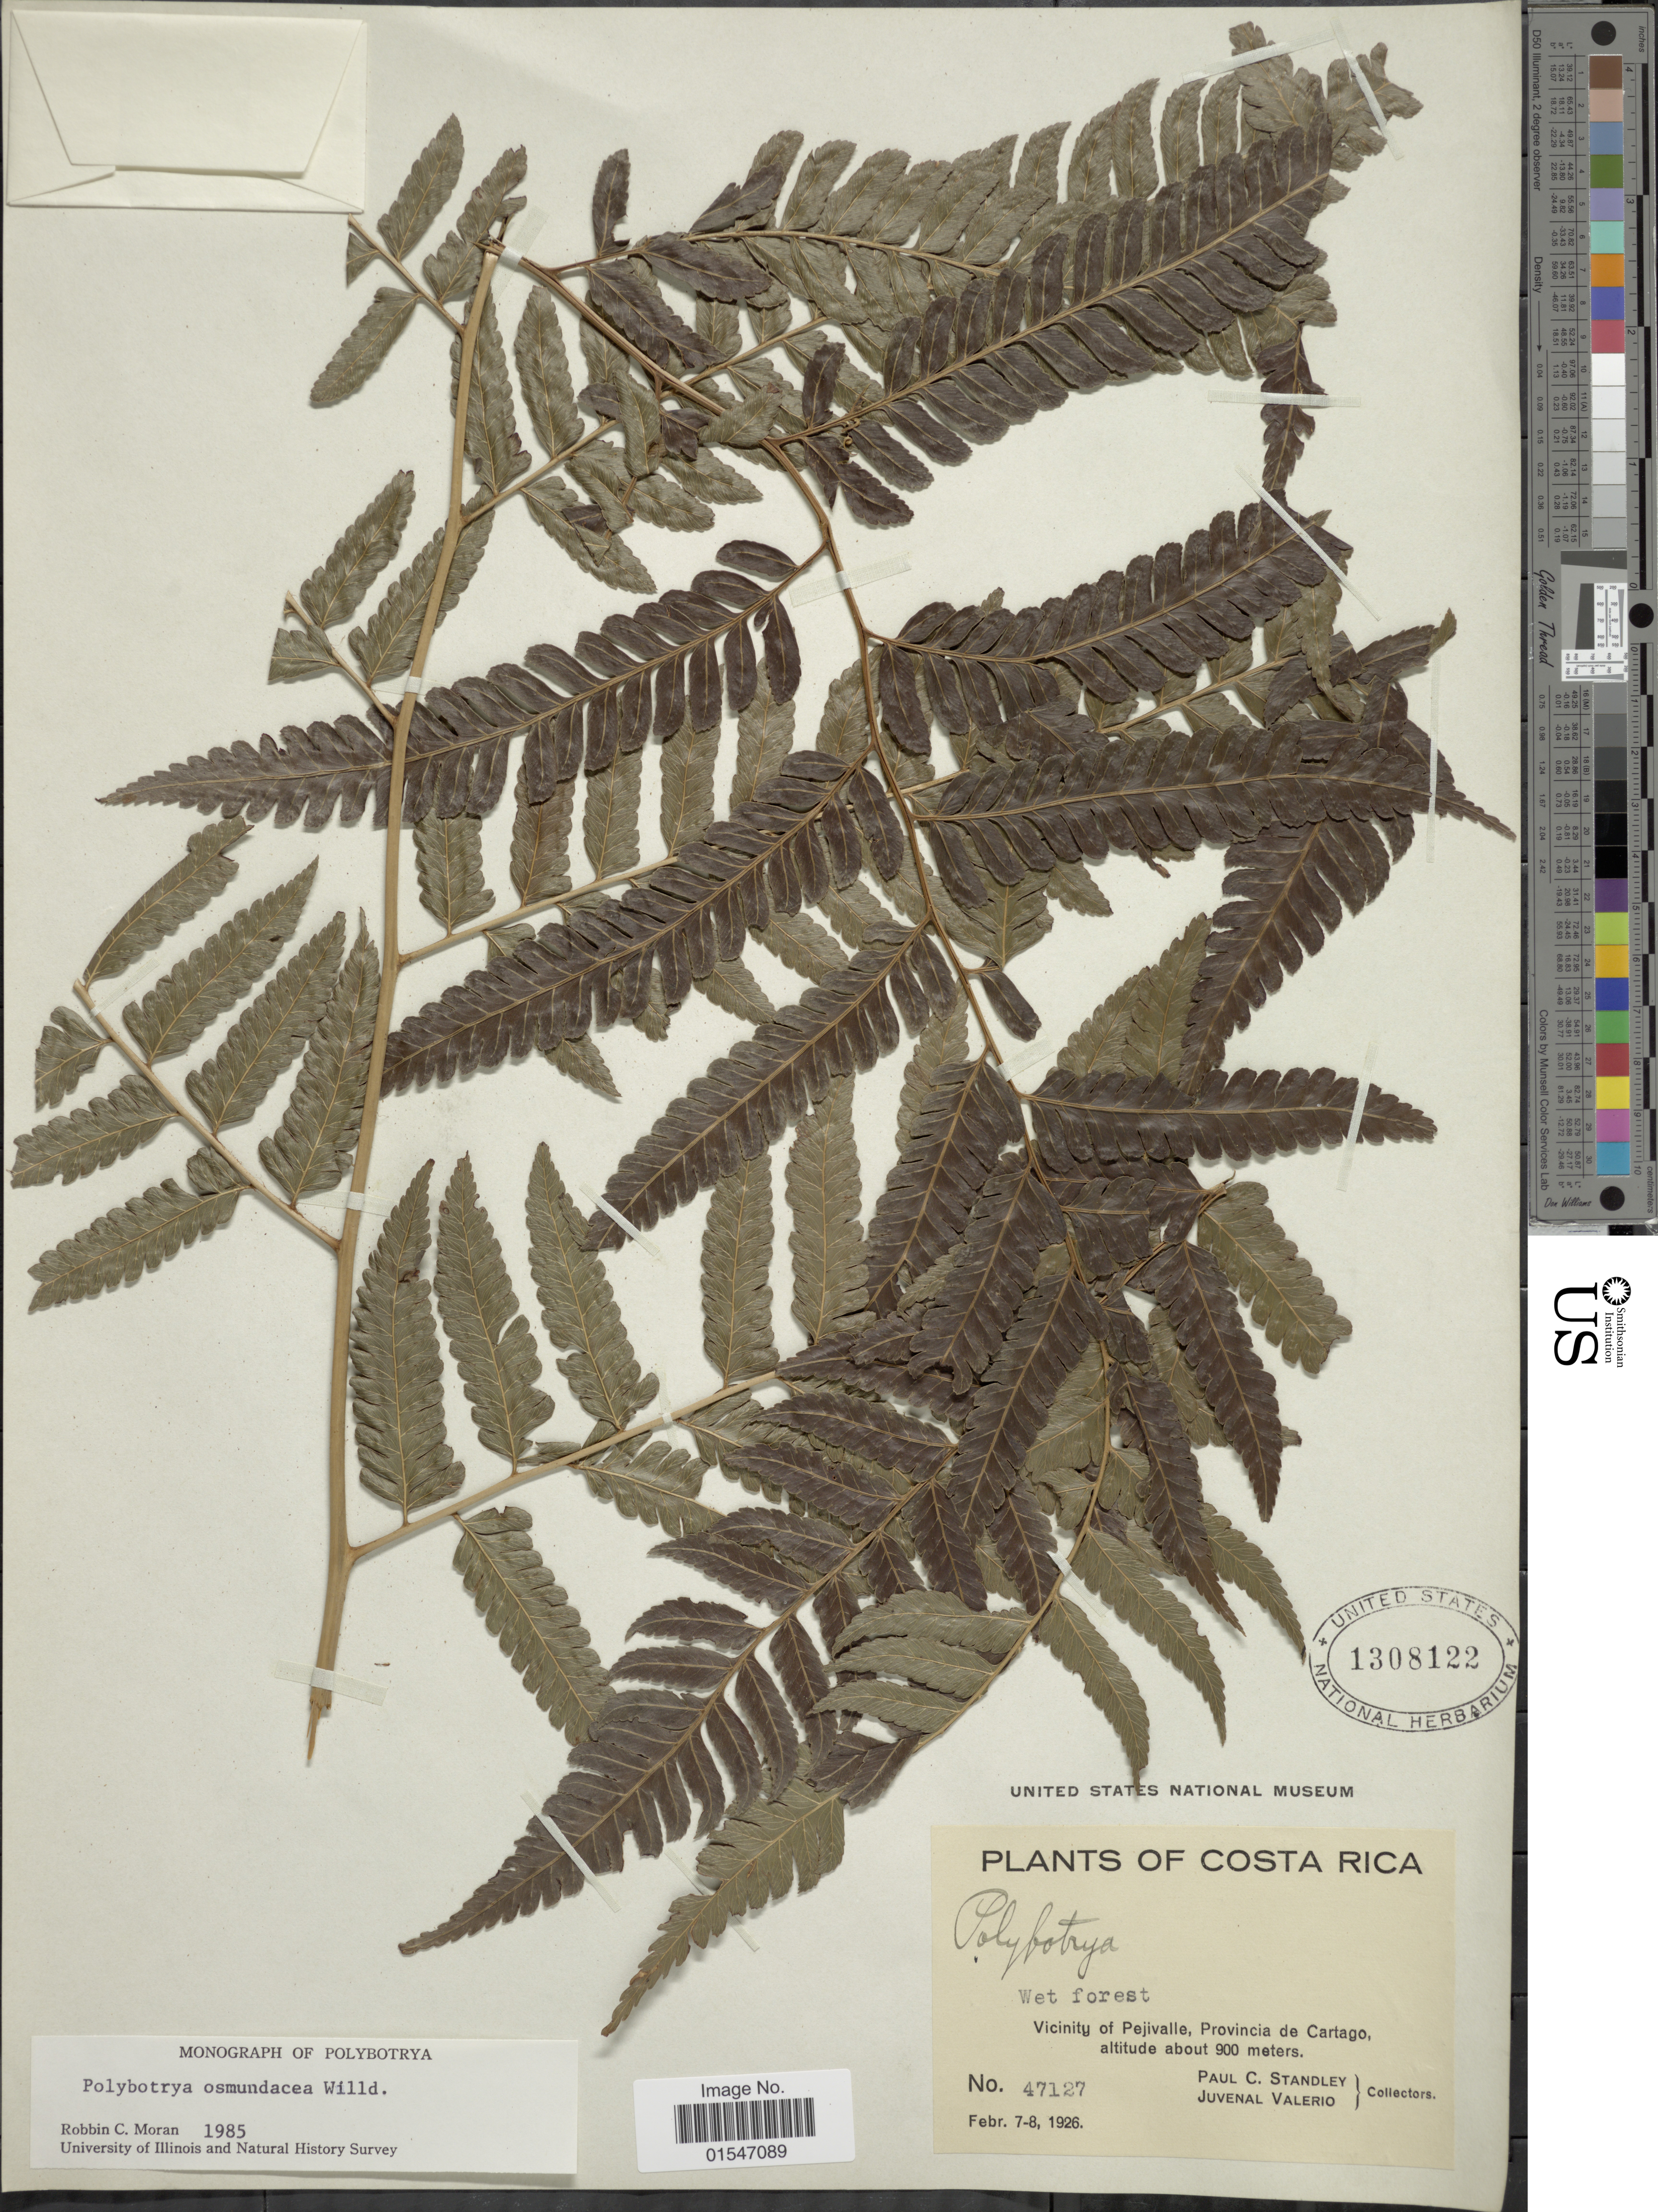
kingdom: Plantae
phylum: Tracheophyta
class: Polypodiopsida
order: Polypodiales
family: Dryopteridaceae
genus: Polybotrya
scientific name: Polybotrya osmundacea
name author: Humb. & Bonpl. ex Willd.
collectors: P. C. Standley & J. Valerio R.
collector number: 47127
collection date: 1926-02-07/1926-02-08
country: Costa Rica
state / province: Cartago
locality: Vicinity of Pejivalle, Provincia de Cartago.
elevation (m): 900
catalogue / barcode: US 1308122